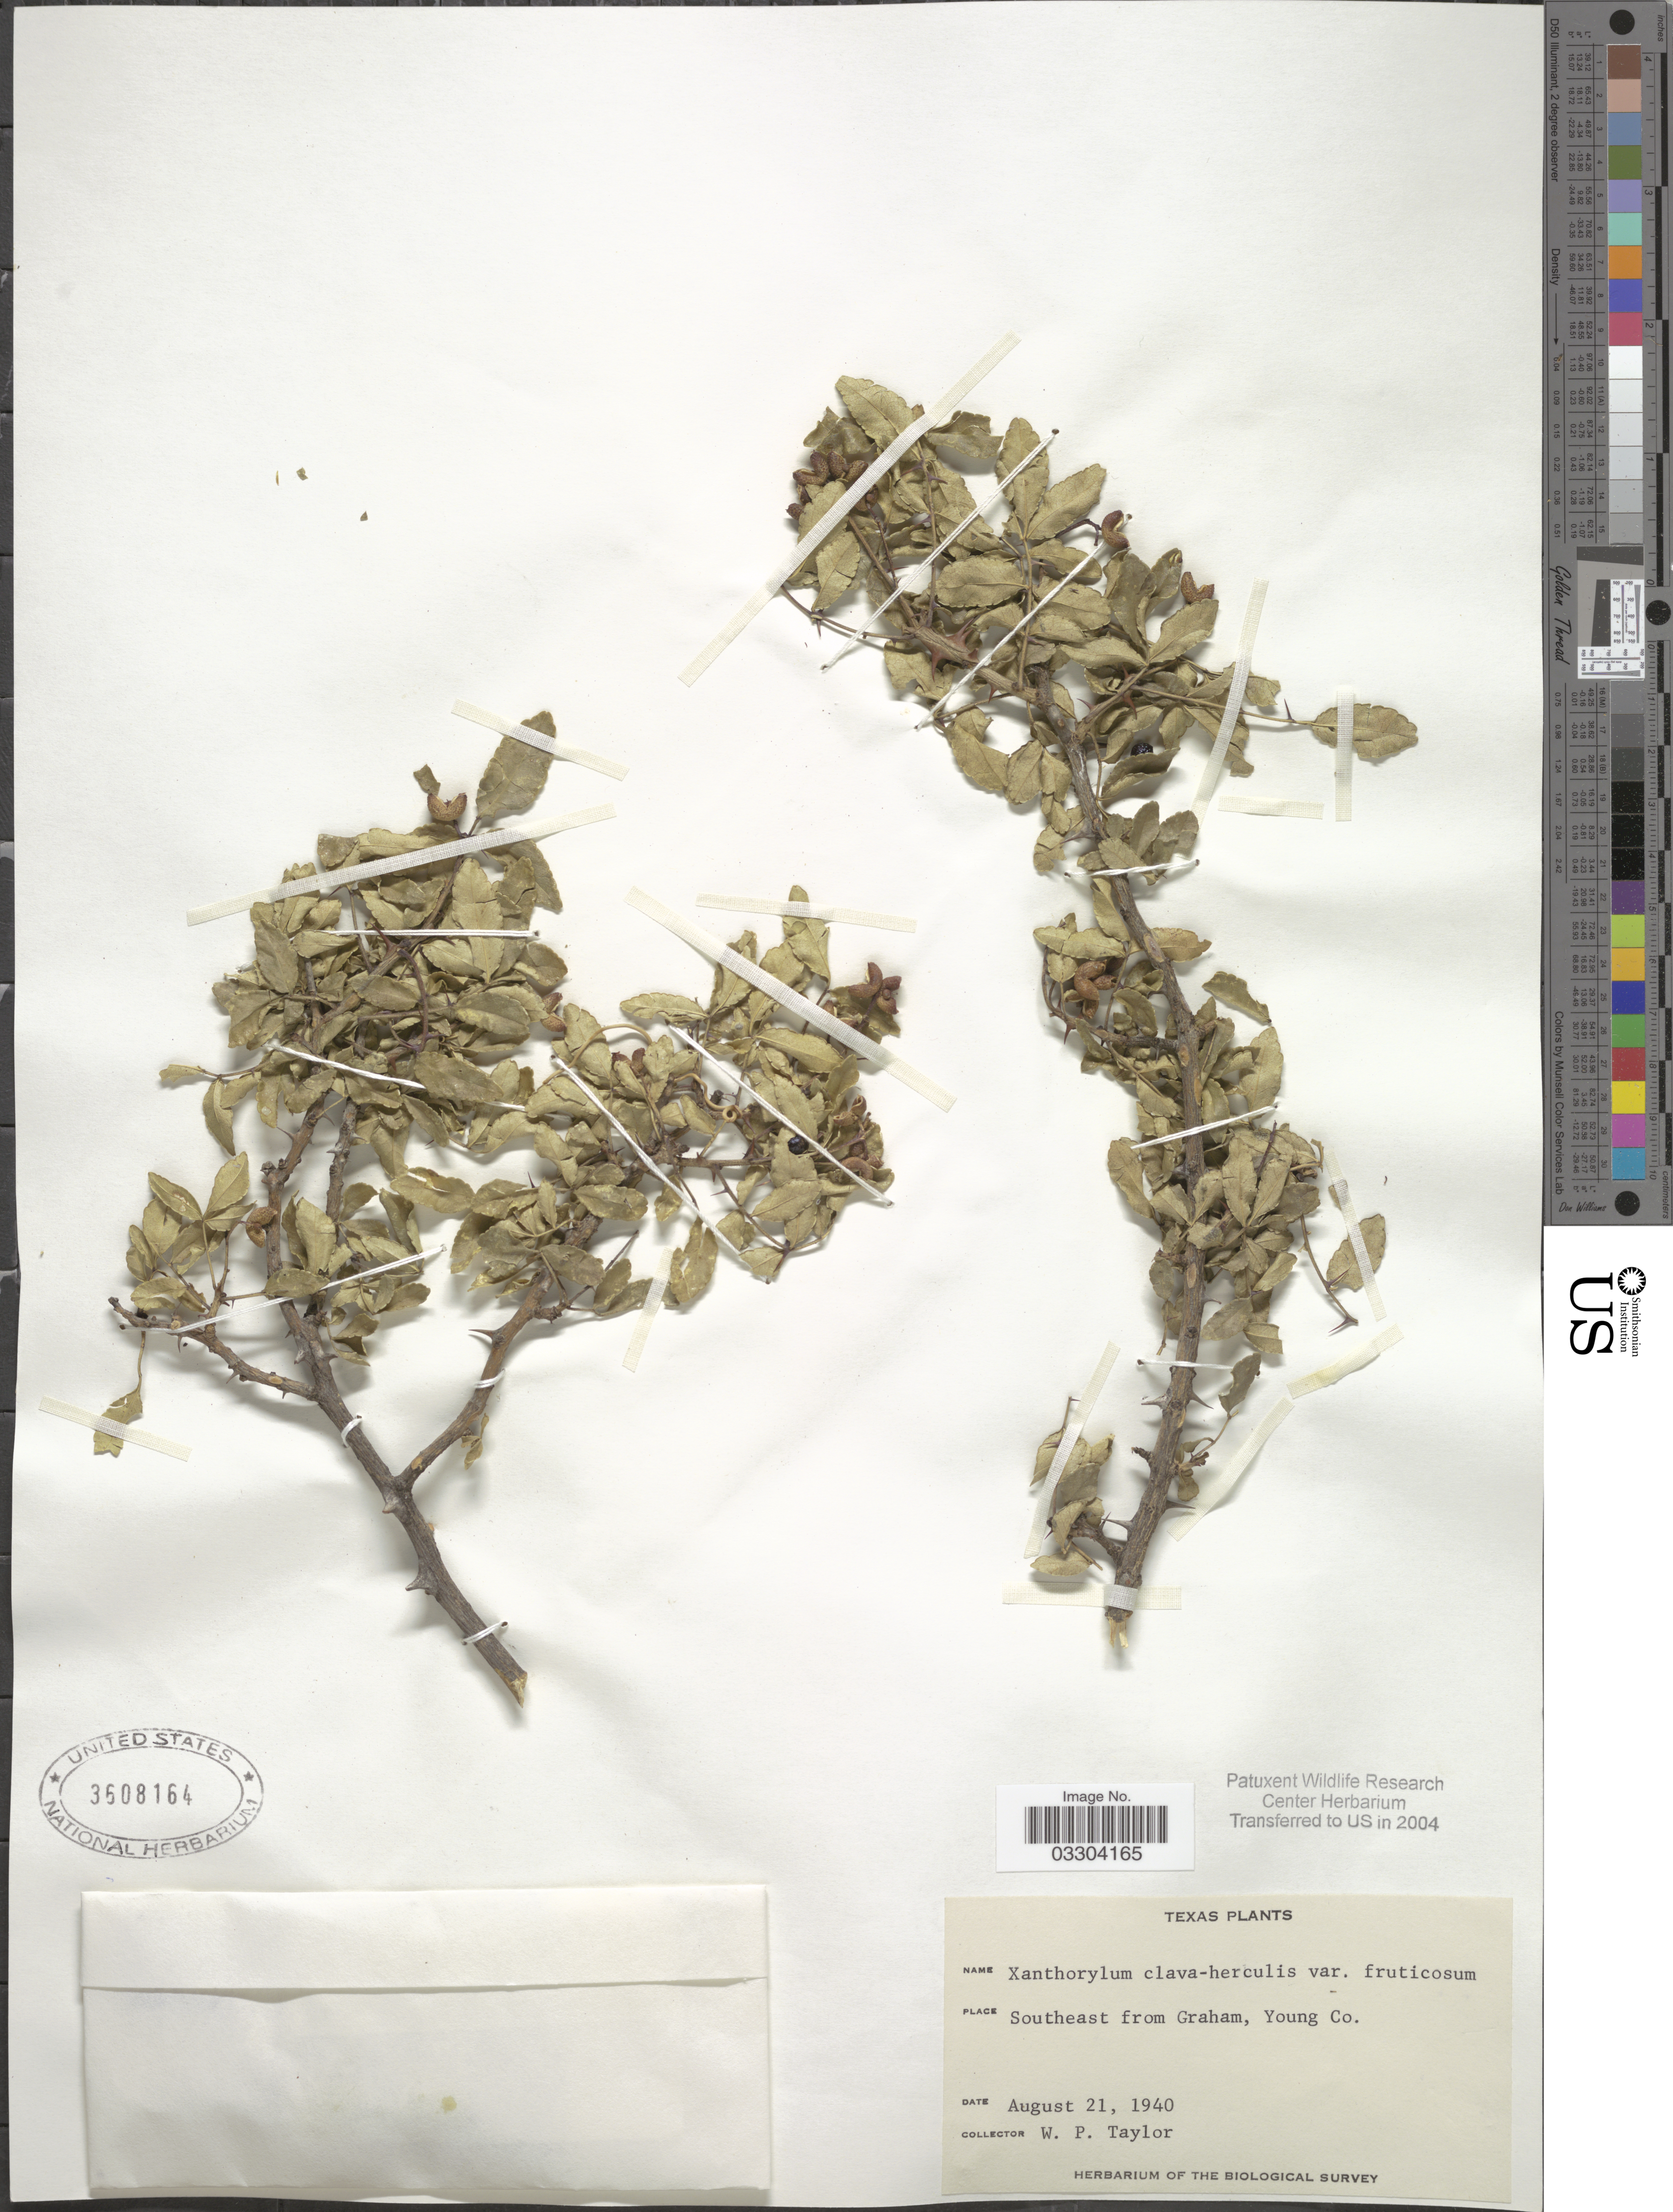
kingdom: Plantae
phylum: Tracheophyta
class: Magnoliopsida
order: Sapindales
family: Rutaceae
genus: Zanthoxylum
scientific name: Zanthoxylum clava-herculis subsp. fruticosum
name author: (A. Gray) Reynel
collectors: W. P. Taylor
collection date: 1940-08-21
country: United States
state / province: Texas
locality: Southeast from Graham, Young Co.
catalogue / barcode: US 3608164